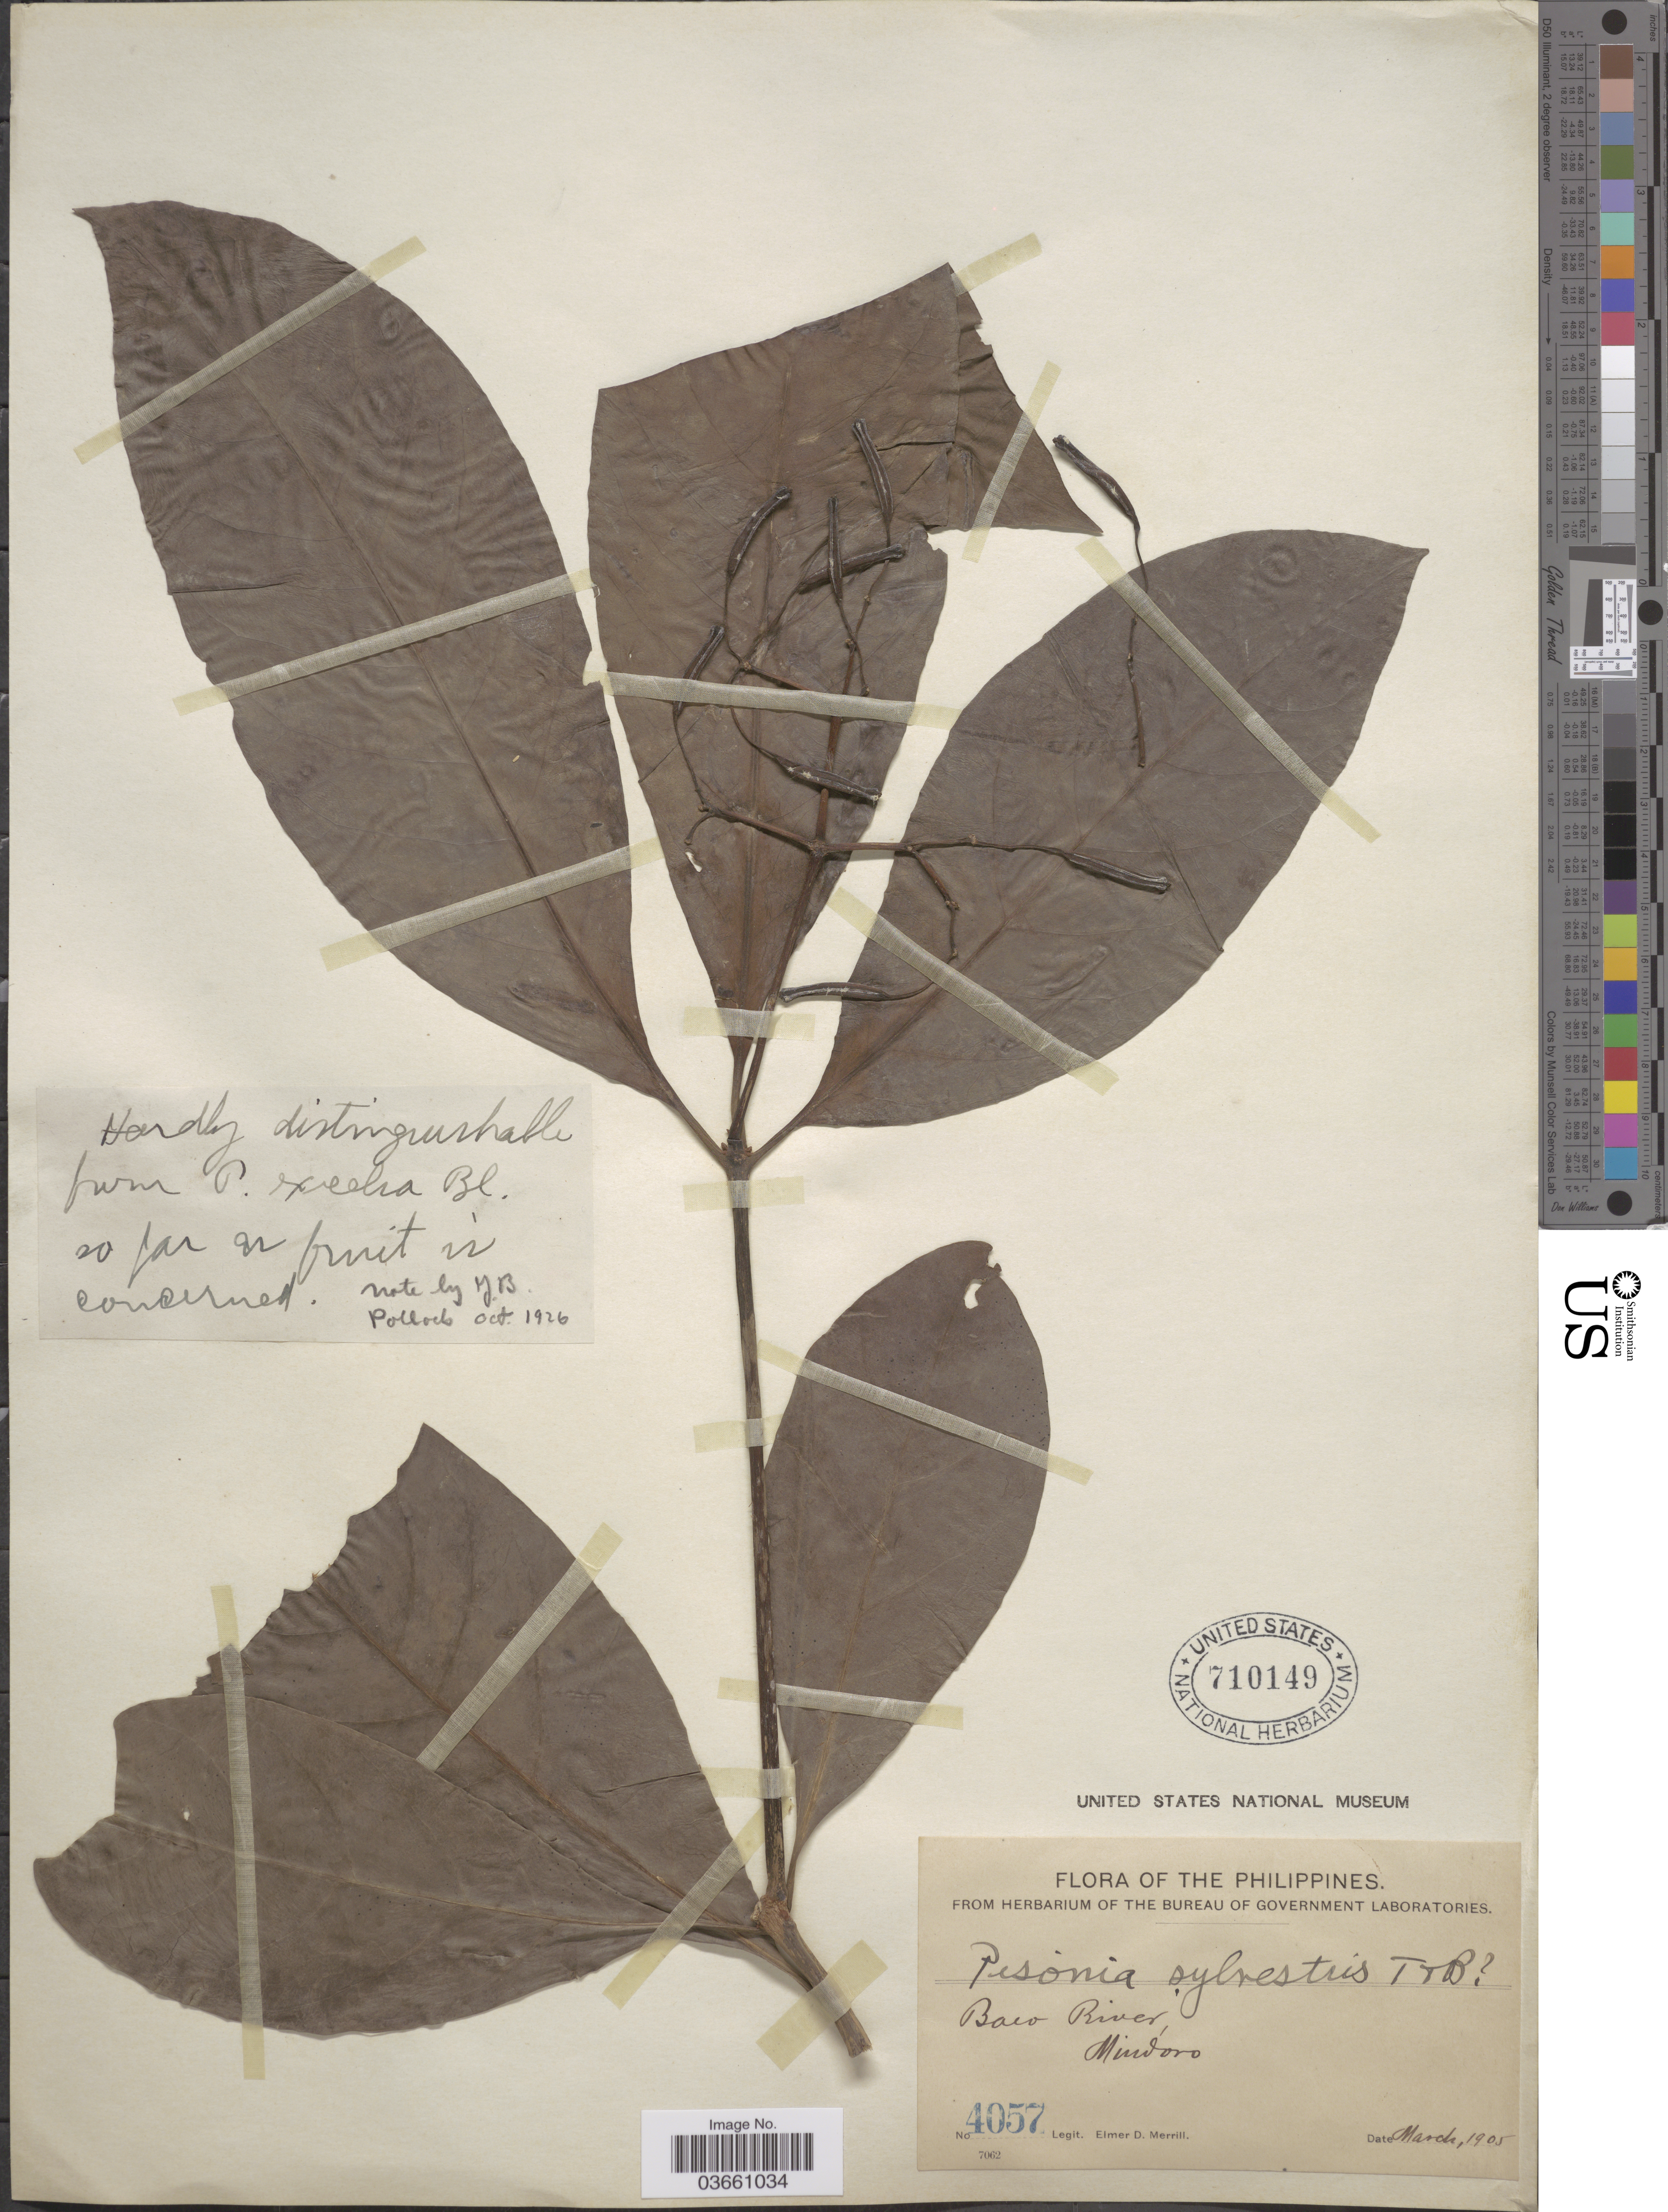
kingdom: Plantae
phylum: Tracheophyta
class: Magnoliopsida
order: Caryophyllales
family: Nyctaginaceae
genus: Pisonia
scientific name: Pisonia umbellifera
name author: (J.R. Forst. & G. Forst.) Seem.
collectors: E. D. Merrill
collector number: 4057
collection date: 1905-03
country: Philippines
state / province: Mimaropa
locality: Baco River, Mindoro.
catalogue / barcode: US 710149